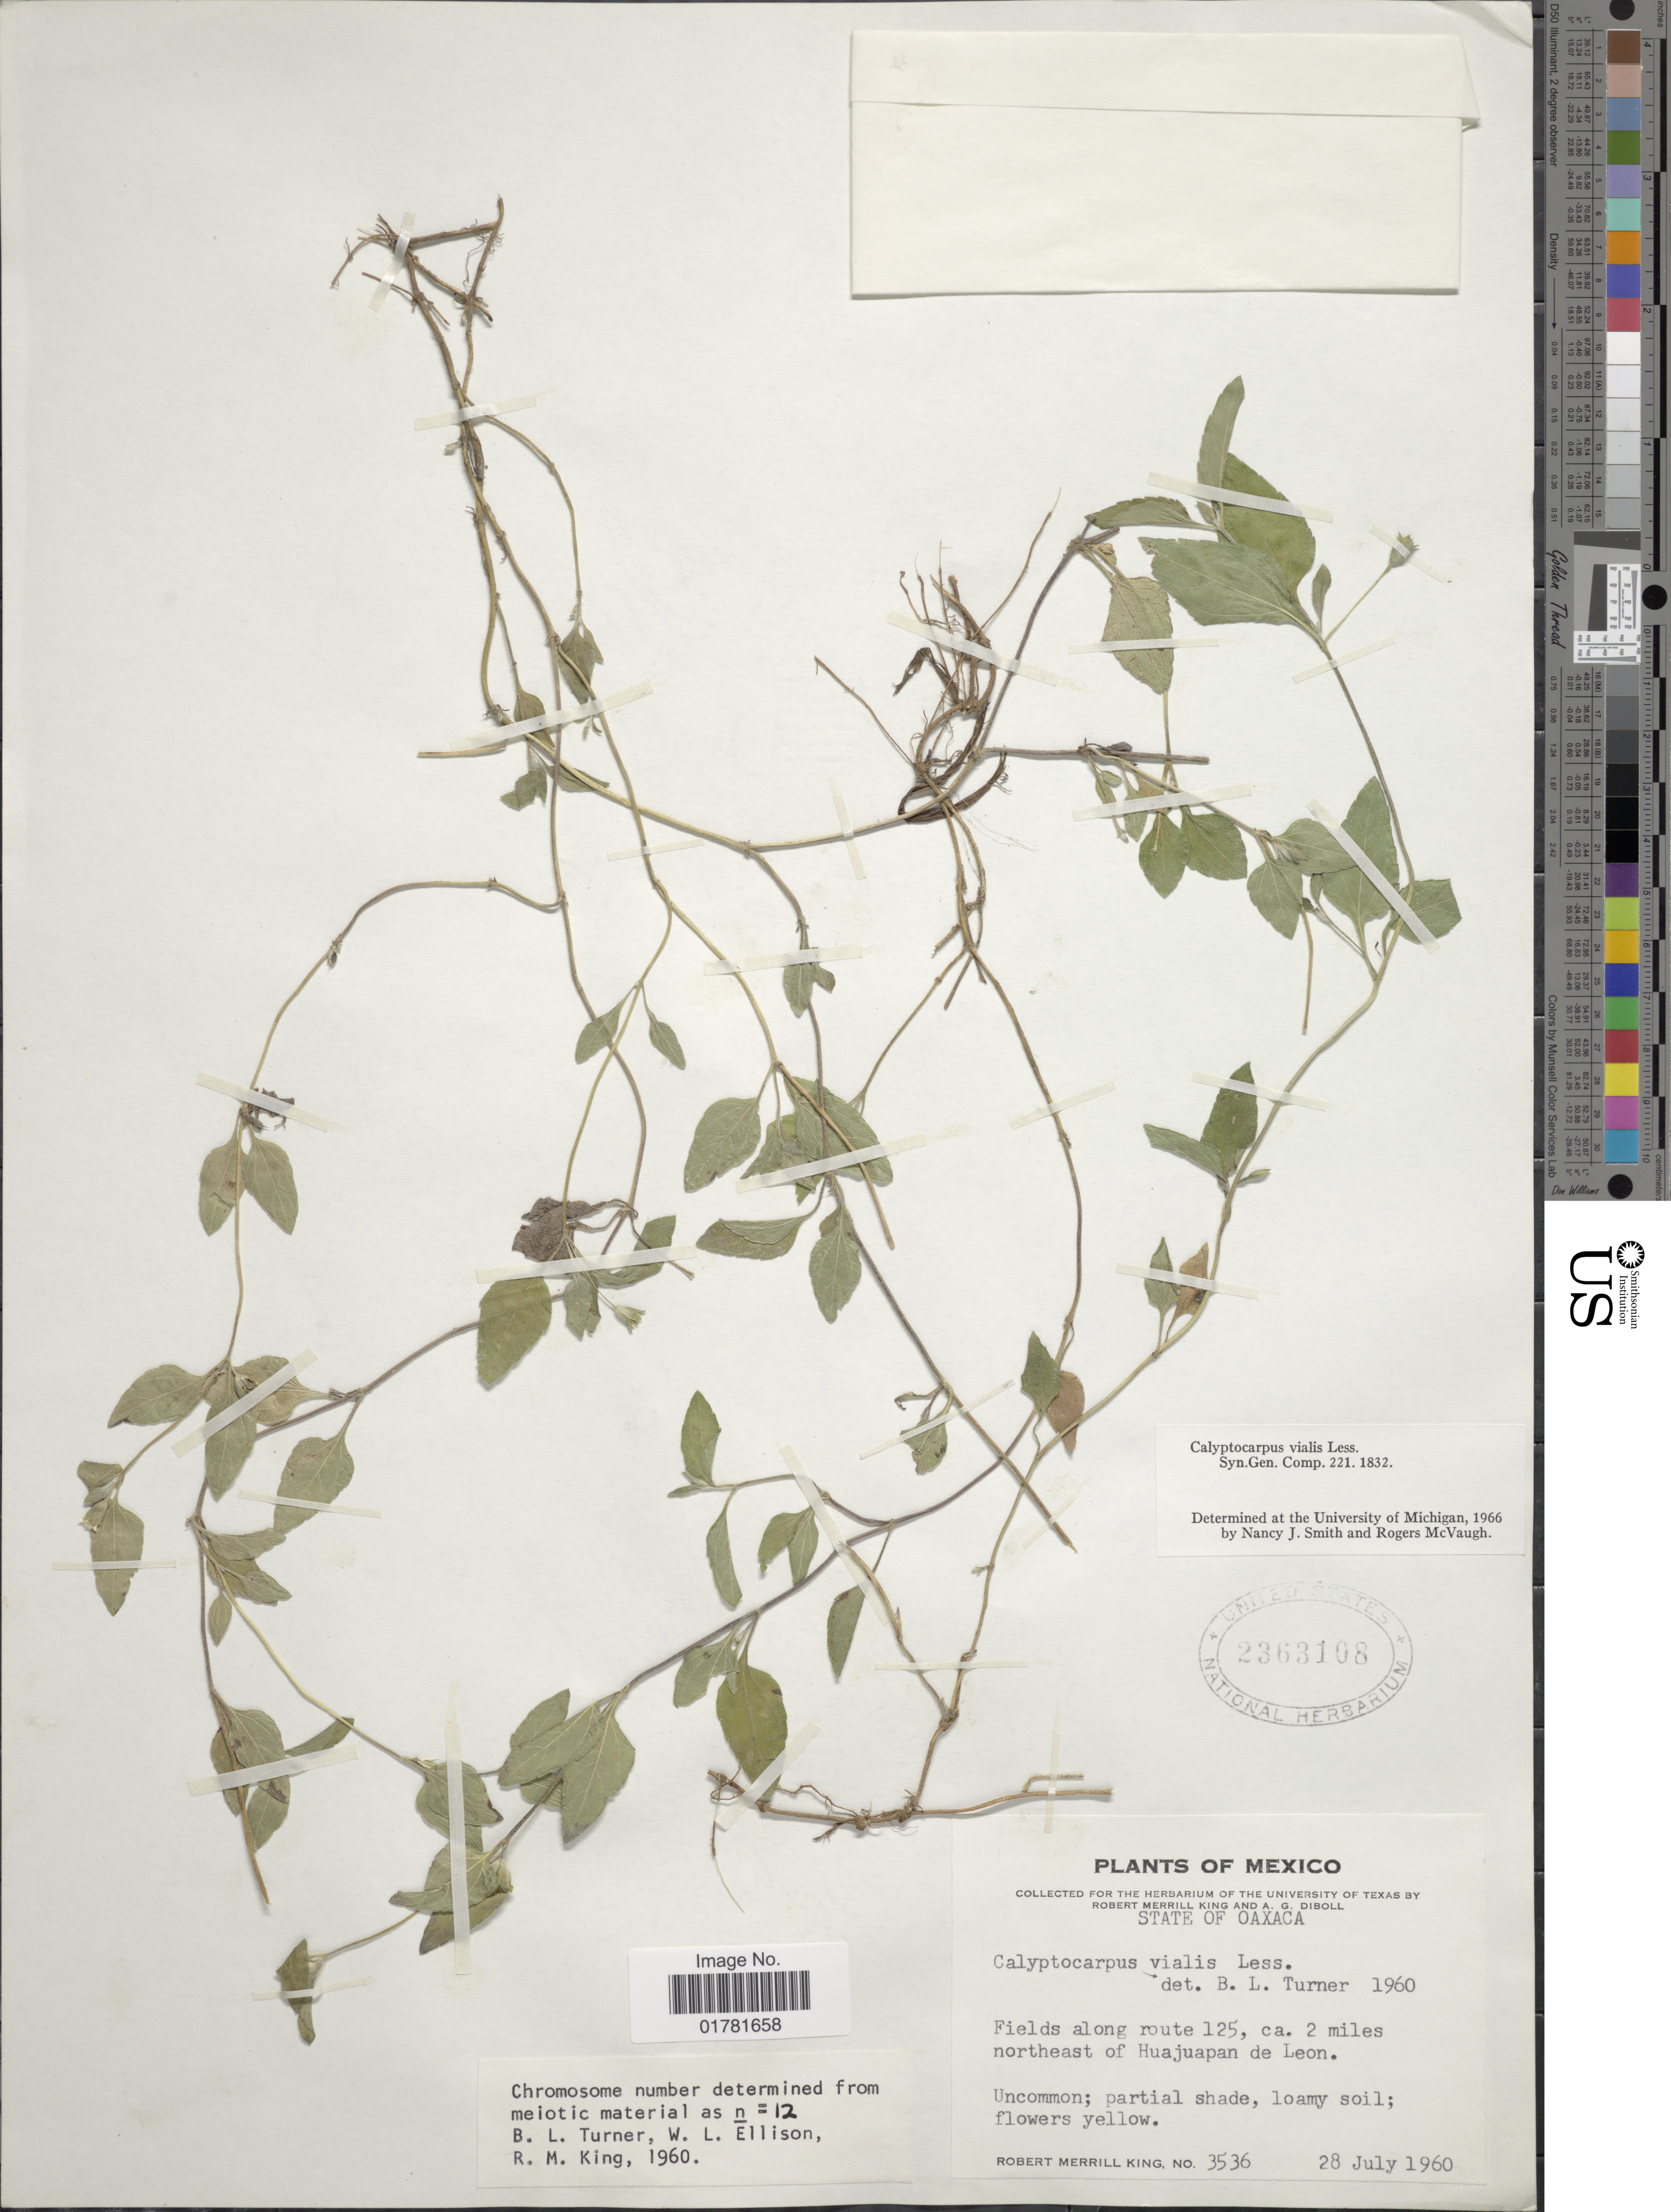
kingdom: Plantae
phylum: Tracheophyta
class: Magnoliopsida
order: Asterales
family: Asteraceae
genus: Calyptocarpus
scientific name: Calyptocarpus vialis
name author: Less.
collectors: R. M. King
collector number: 3536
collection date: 1960-07-28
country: Mexico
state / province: Oaxaca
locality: Field along route 125, ca 2 miles northeast of Huajuapan de Leon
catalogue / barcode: US 2363108